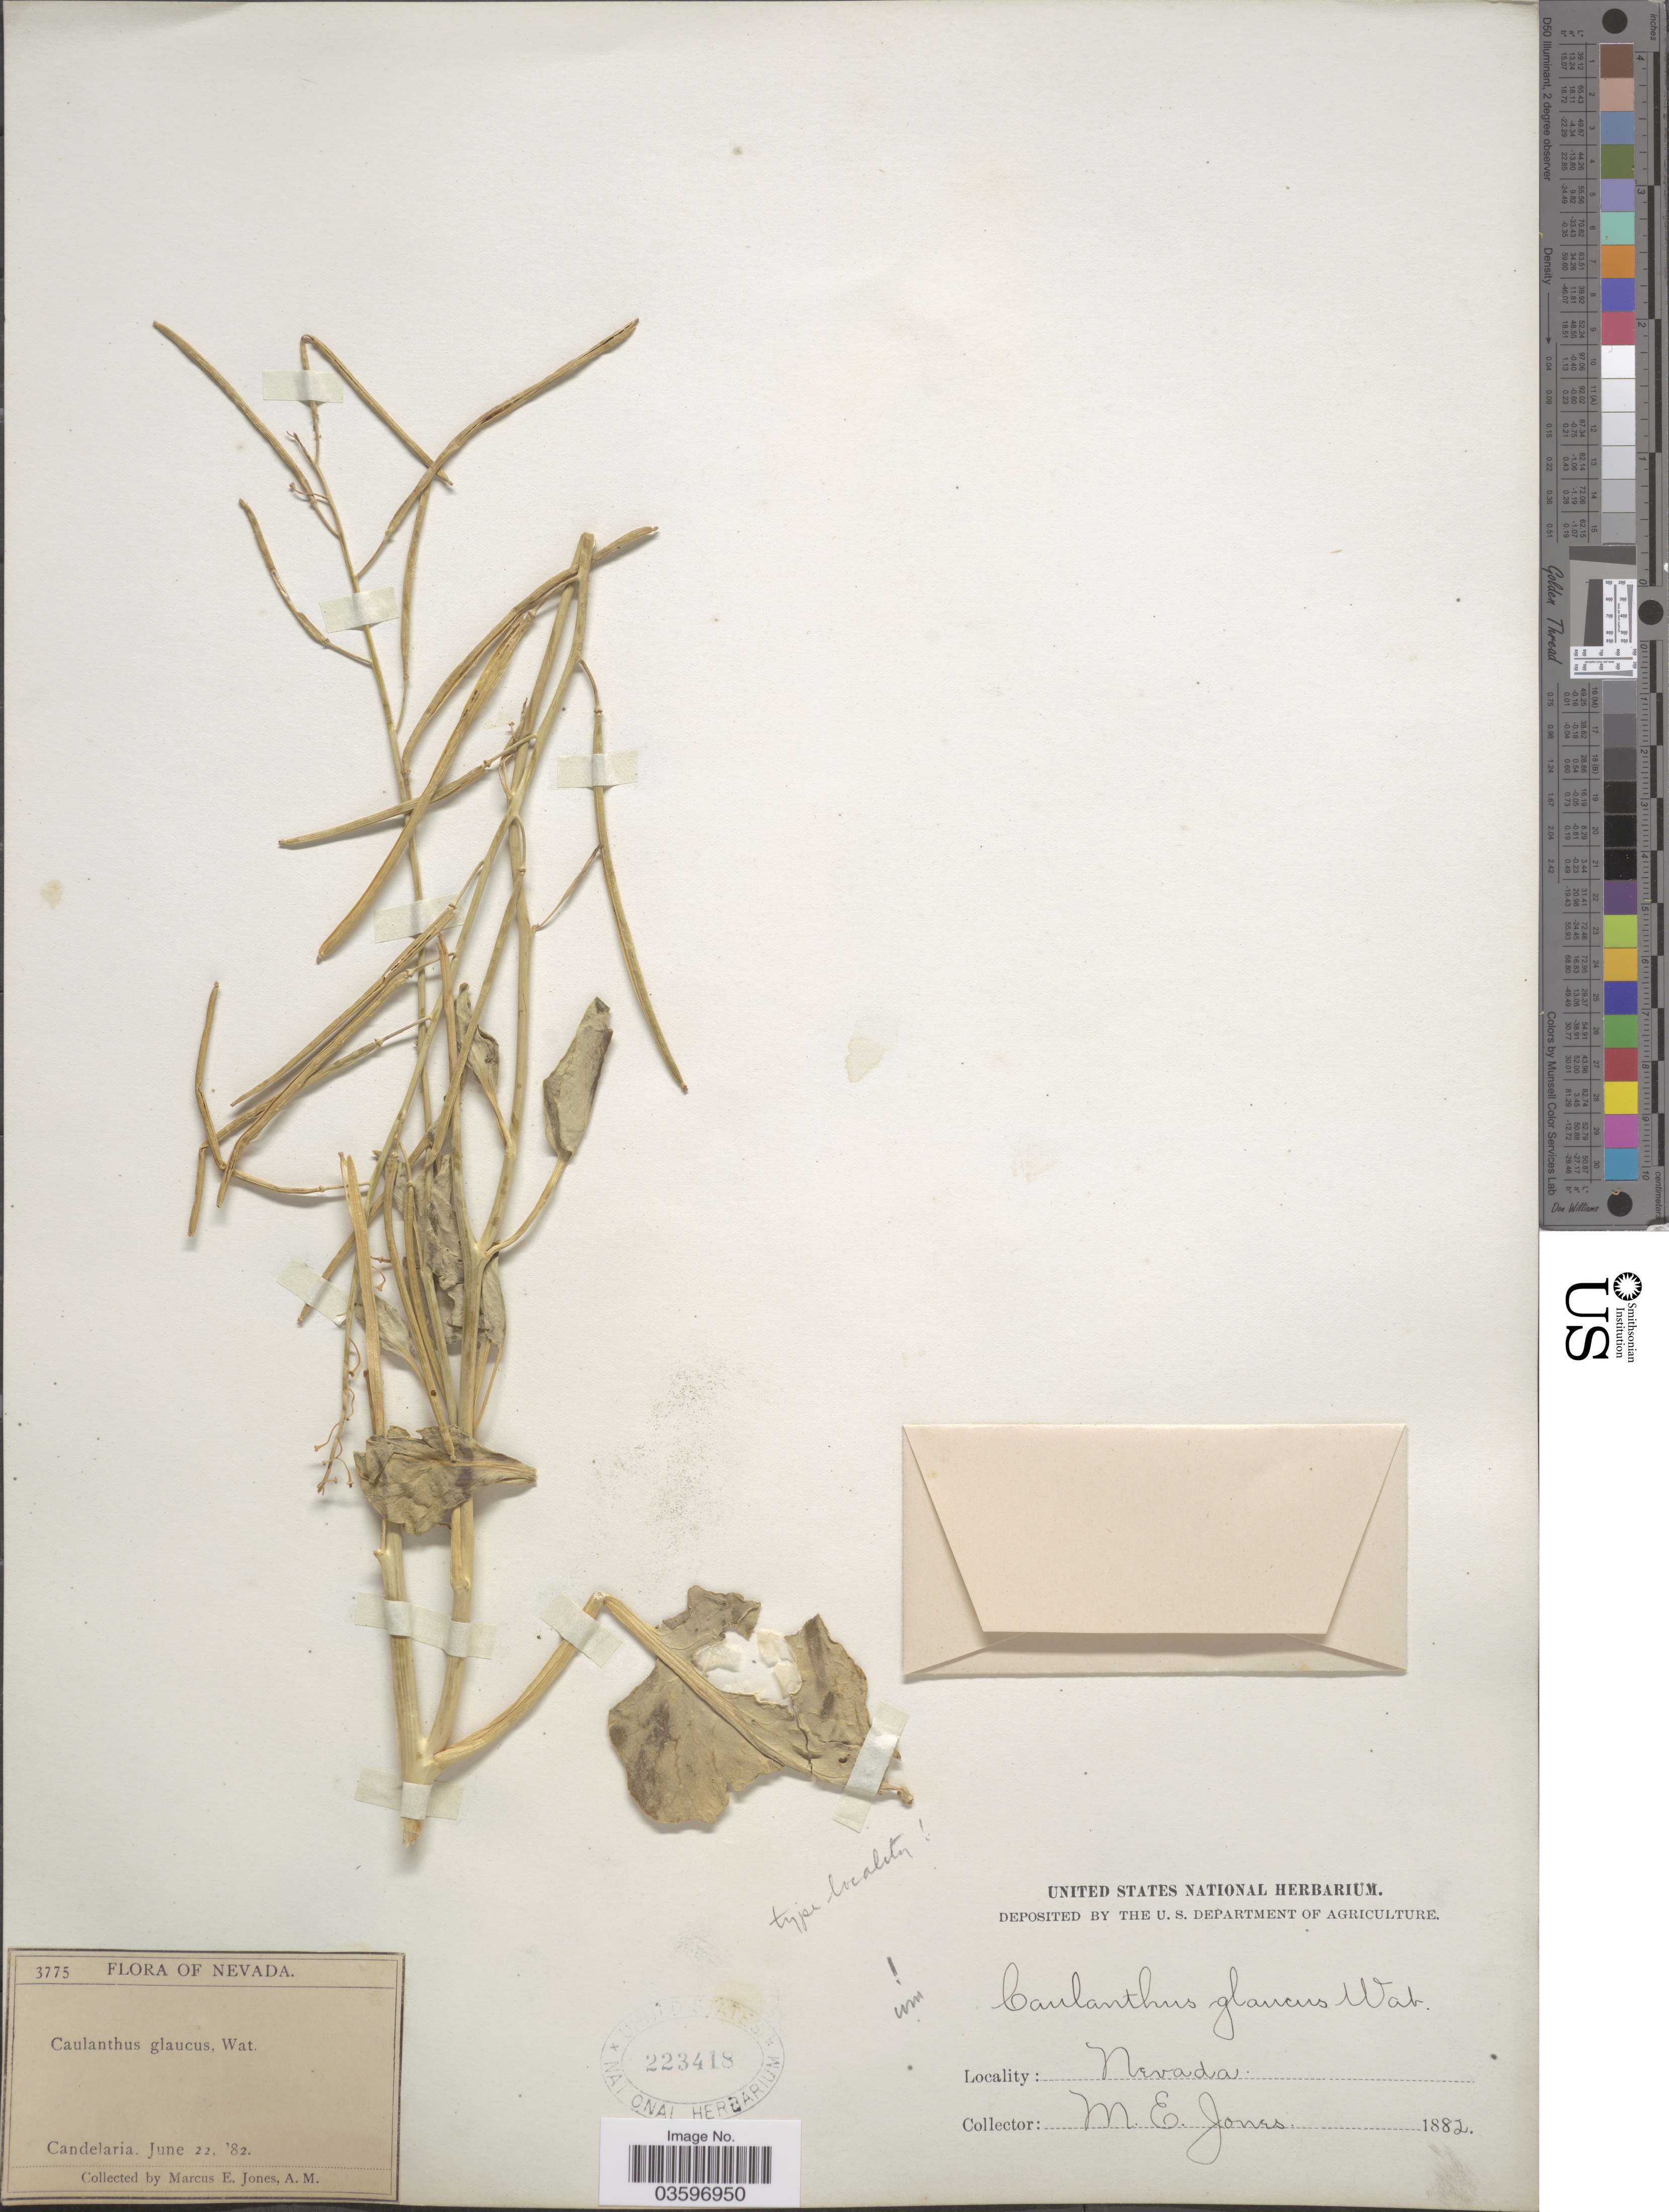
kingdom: Plantae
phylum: Tracheophyta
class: Magnoliopsida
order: Brassicales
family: Brassicaceae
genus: Caulanthus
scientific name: Caulanthus glaucus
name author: S. Watson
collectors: M. E. Jones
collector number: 3775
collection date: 1882-06-22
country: United States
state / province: Nevada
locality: Candelaria.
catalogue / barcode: US 223418